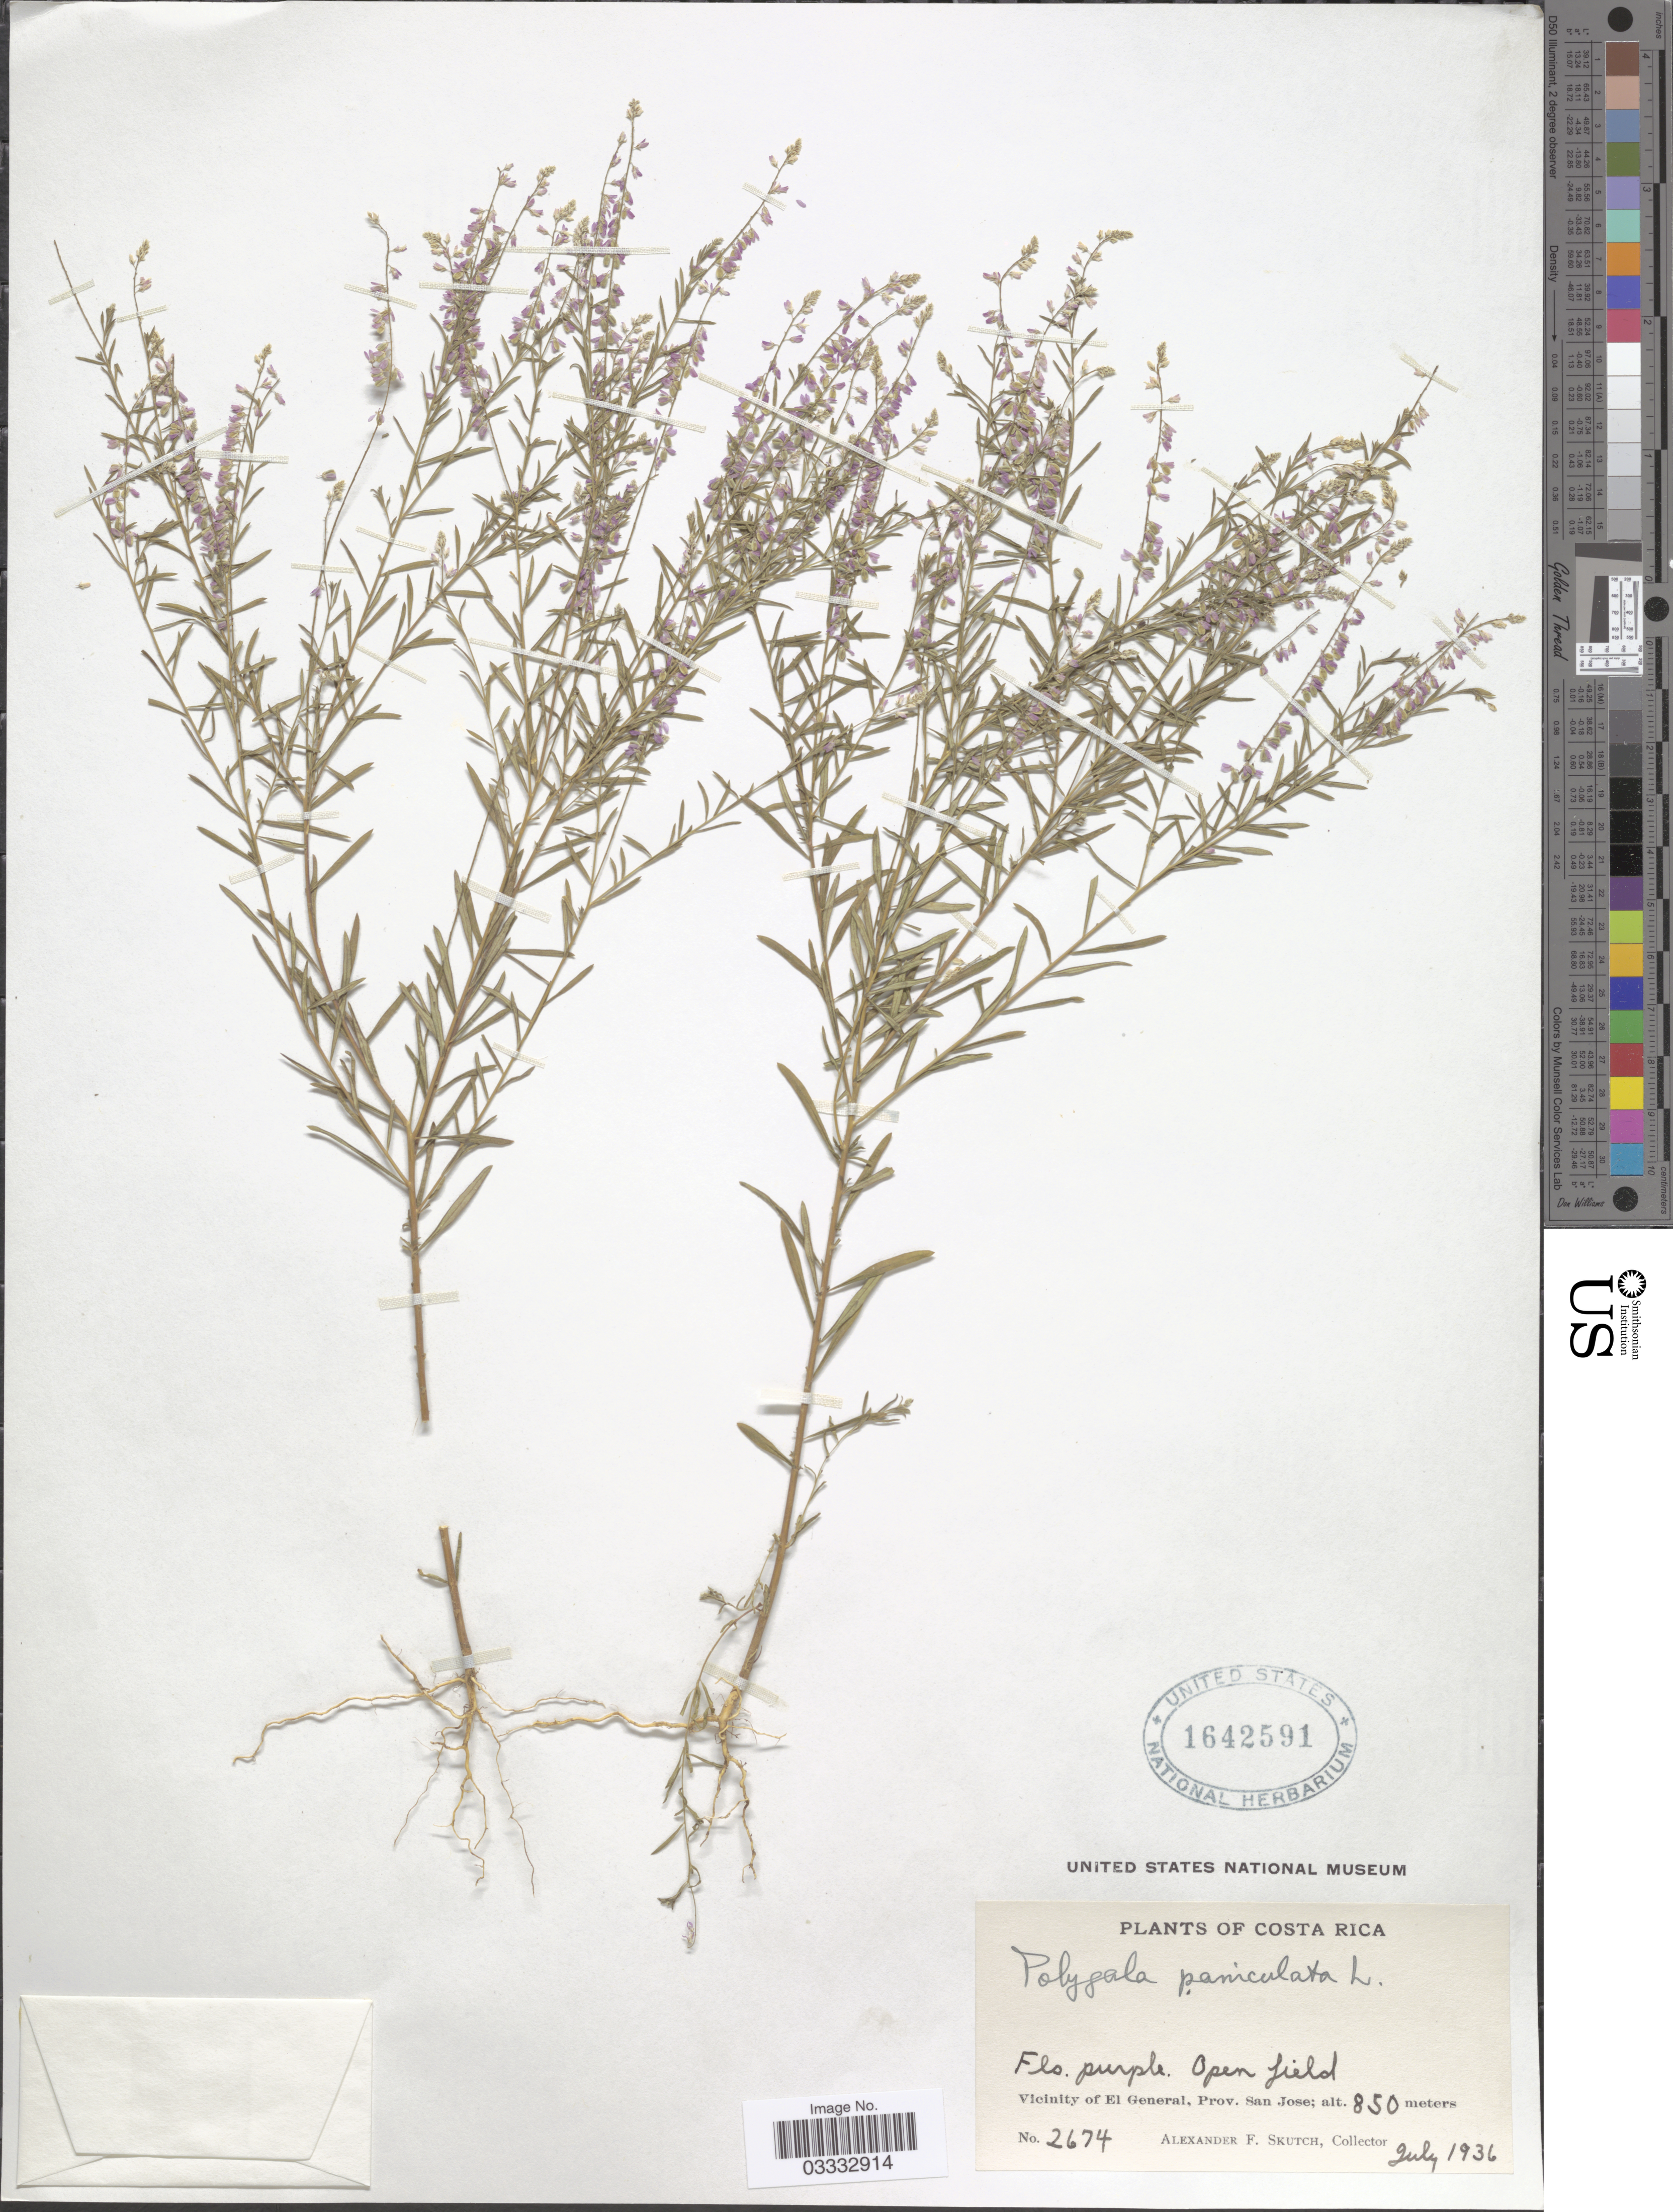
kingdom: Plantae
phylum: Tracheophyta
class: Magnoliopsida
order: Fabales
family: Polygalaceae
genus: Polygala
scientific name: Polygala paniculata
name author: L.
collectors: A. F. Skutch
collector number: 2674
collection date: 1936-07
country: Costa Rica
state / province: San José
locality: Vicinity of El General.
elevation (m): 850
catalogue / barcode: US 1642591